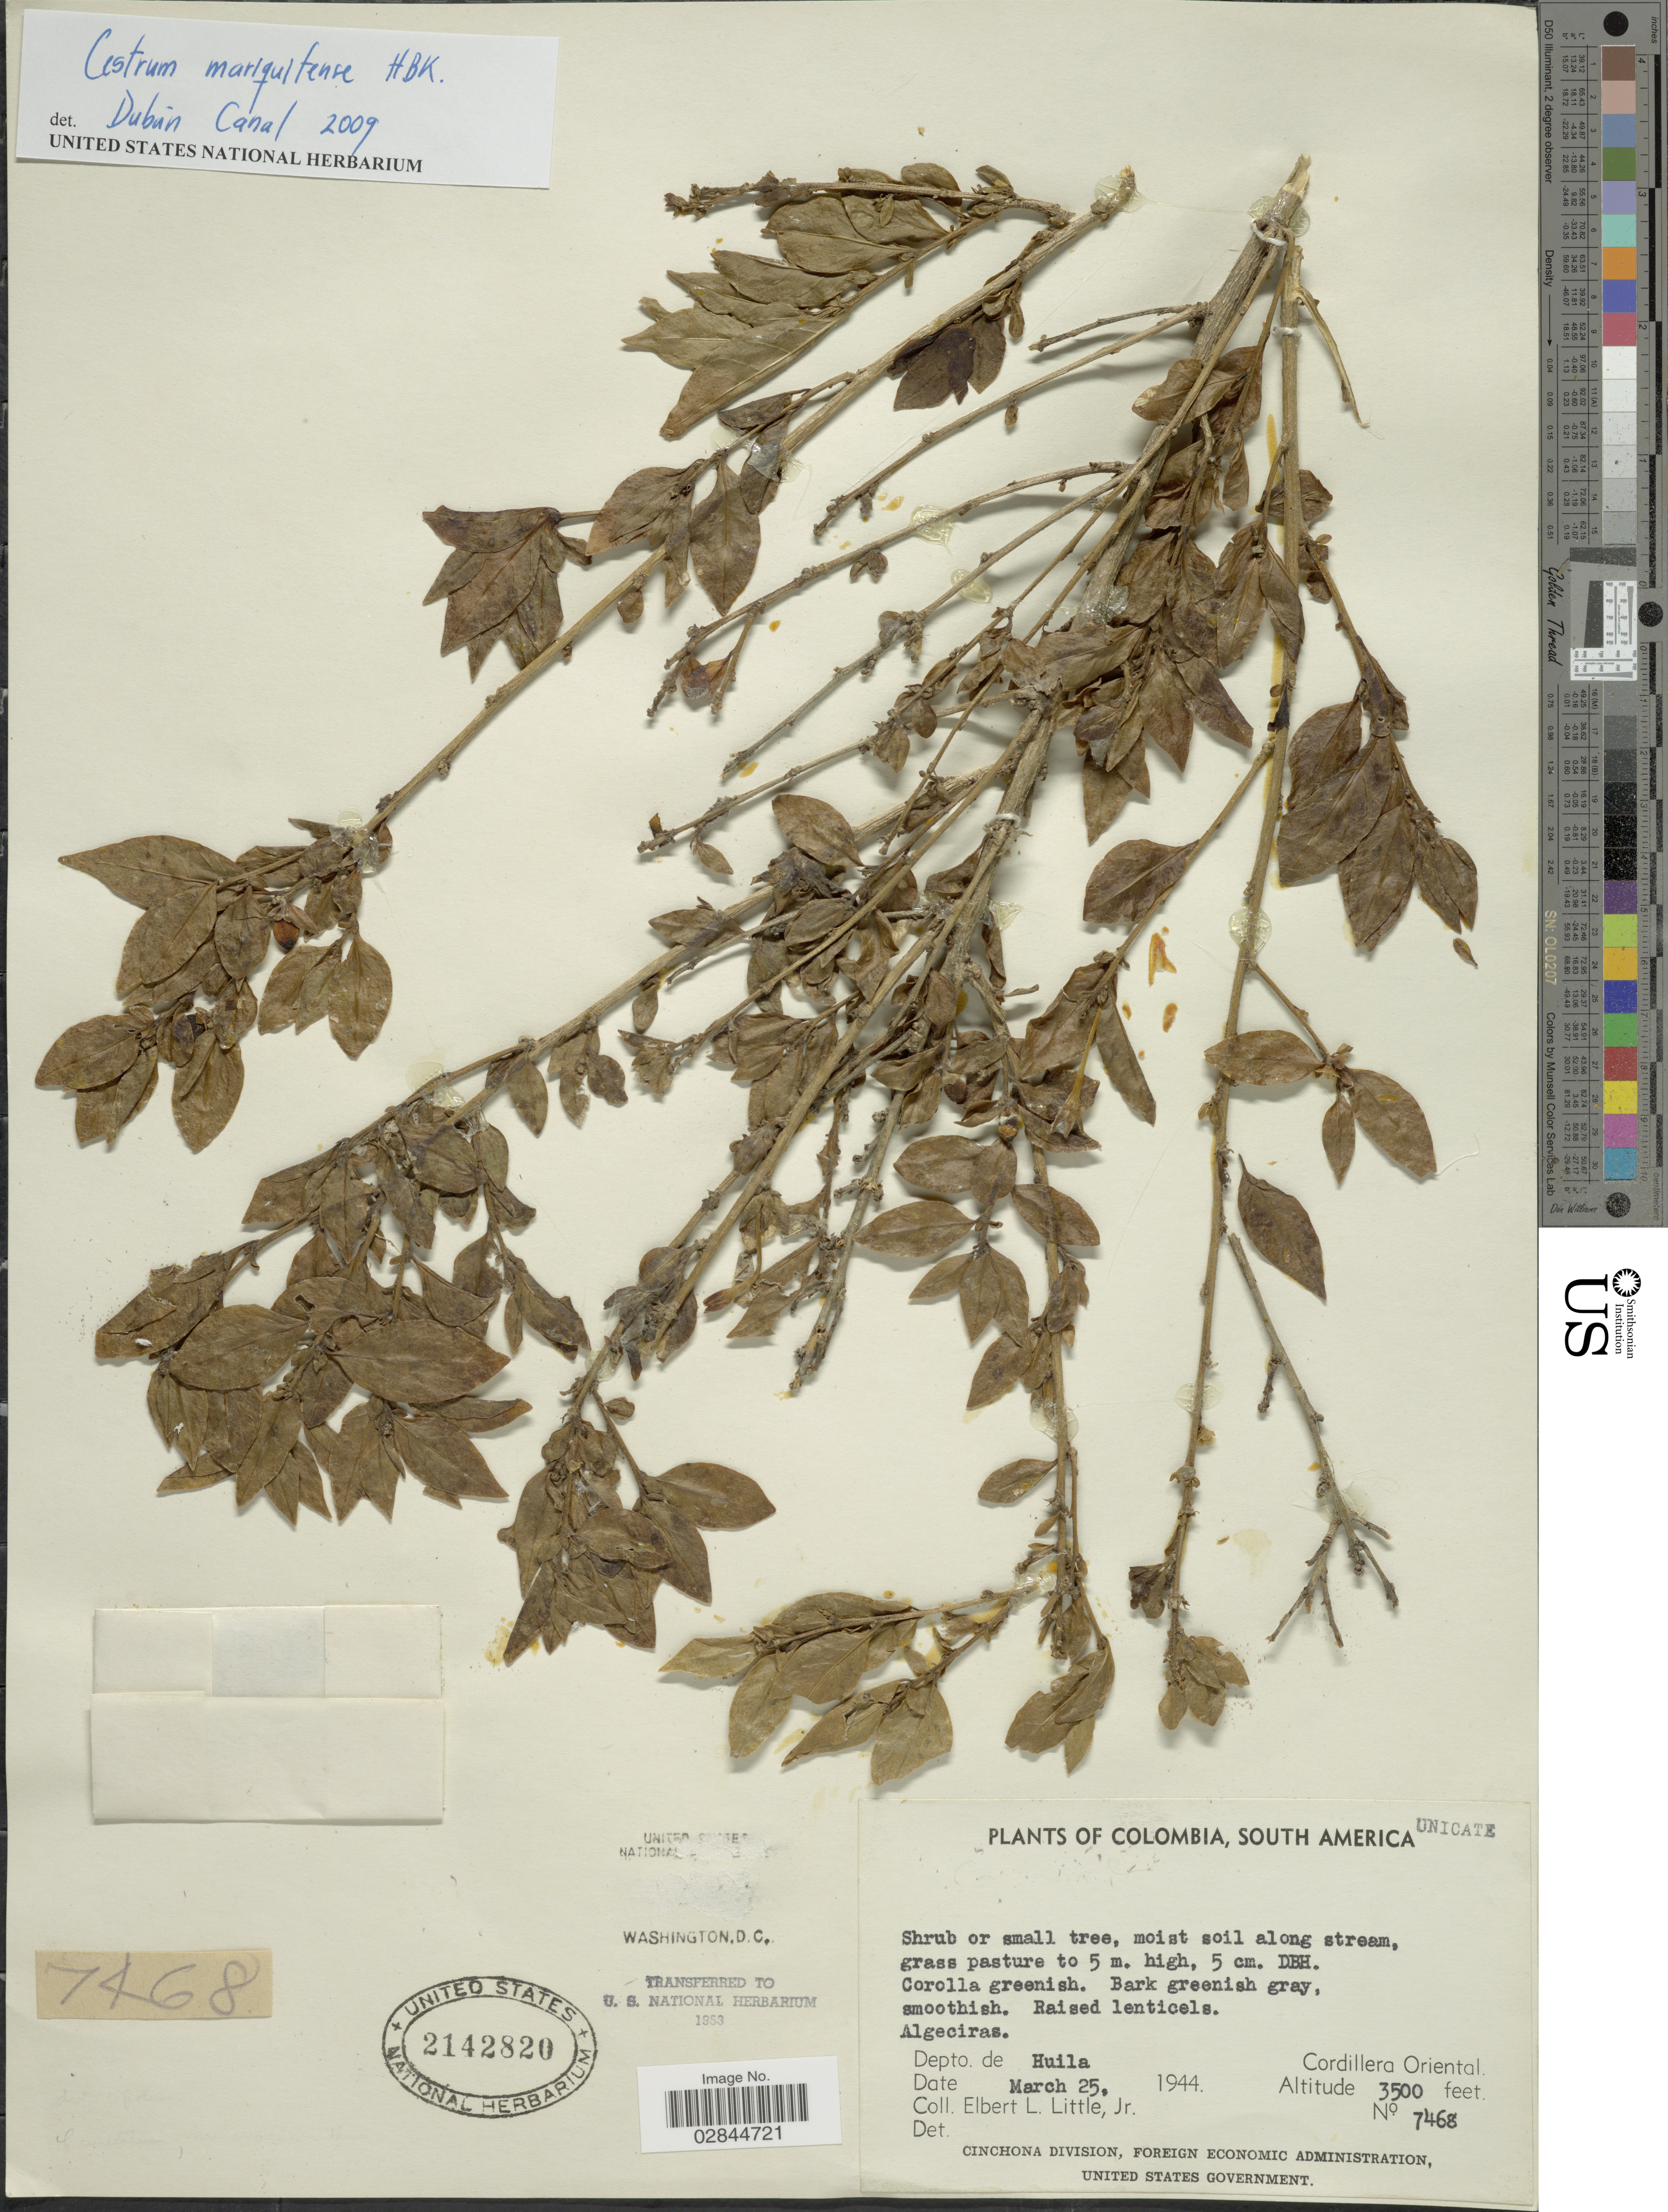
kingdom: Plantae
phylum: Tracheophyta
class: Magnoliopsida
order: Solanales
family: Solanaceae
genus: Cestrum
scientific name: Cestrum mariquitense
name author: Kunth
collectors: E. L. Little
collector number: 7468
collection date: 1944-03-25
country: Colombia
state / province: Huila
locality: Depto. de Huila. Cordillera Oriental.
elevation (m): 1067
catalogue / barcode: US 2142820